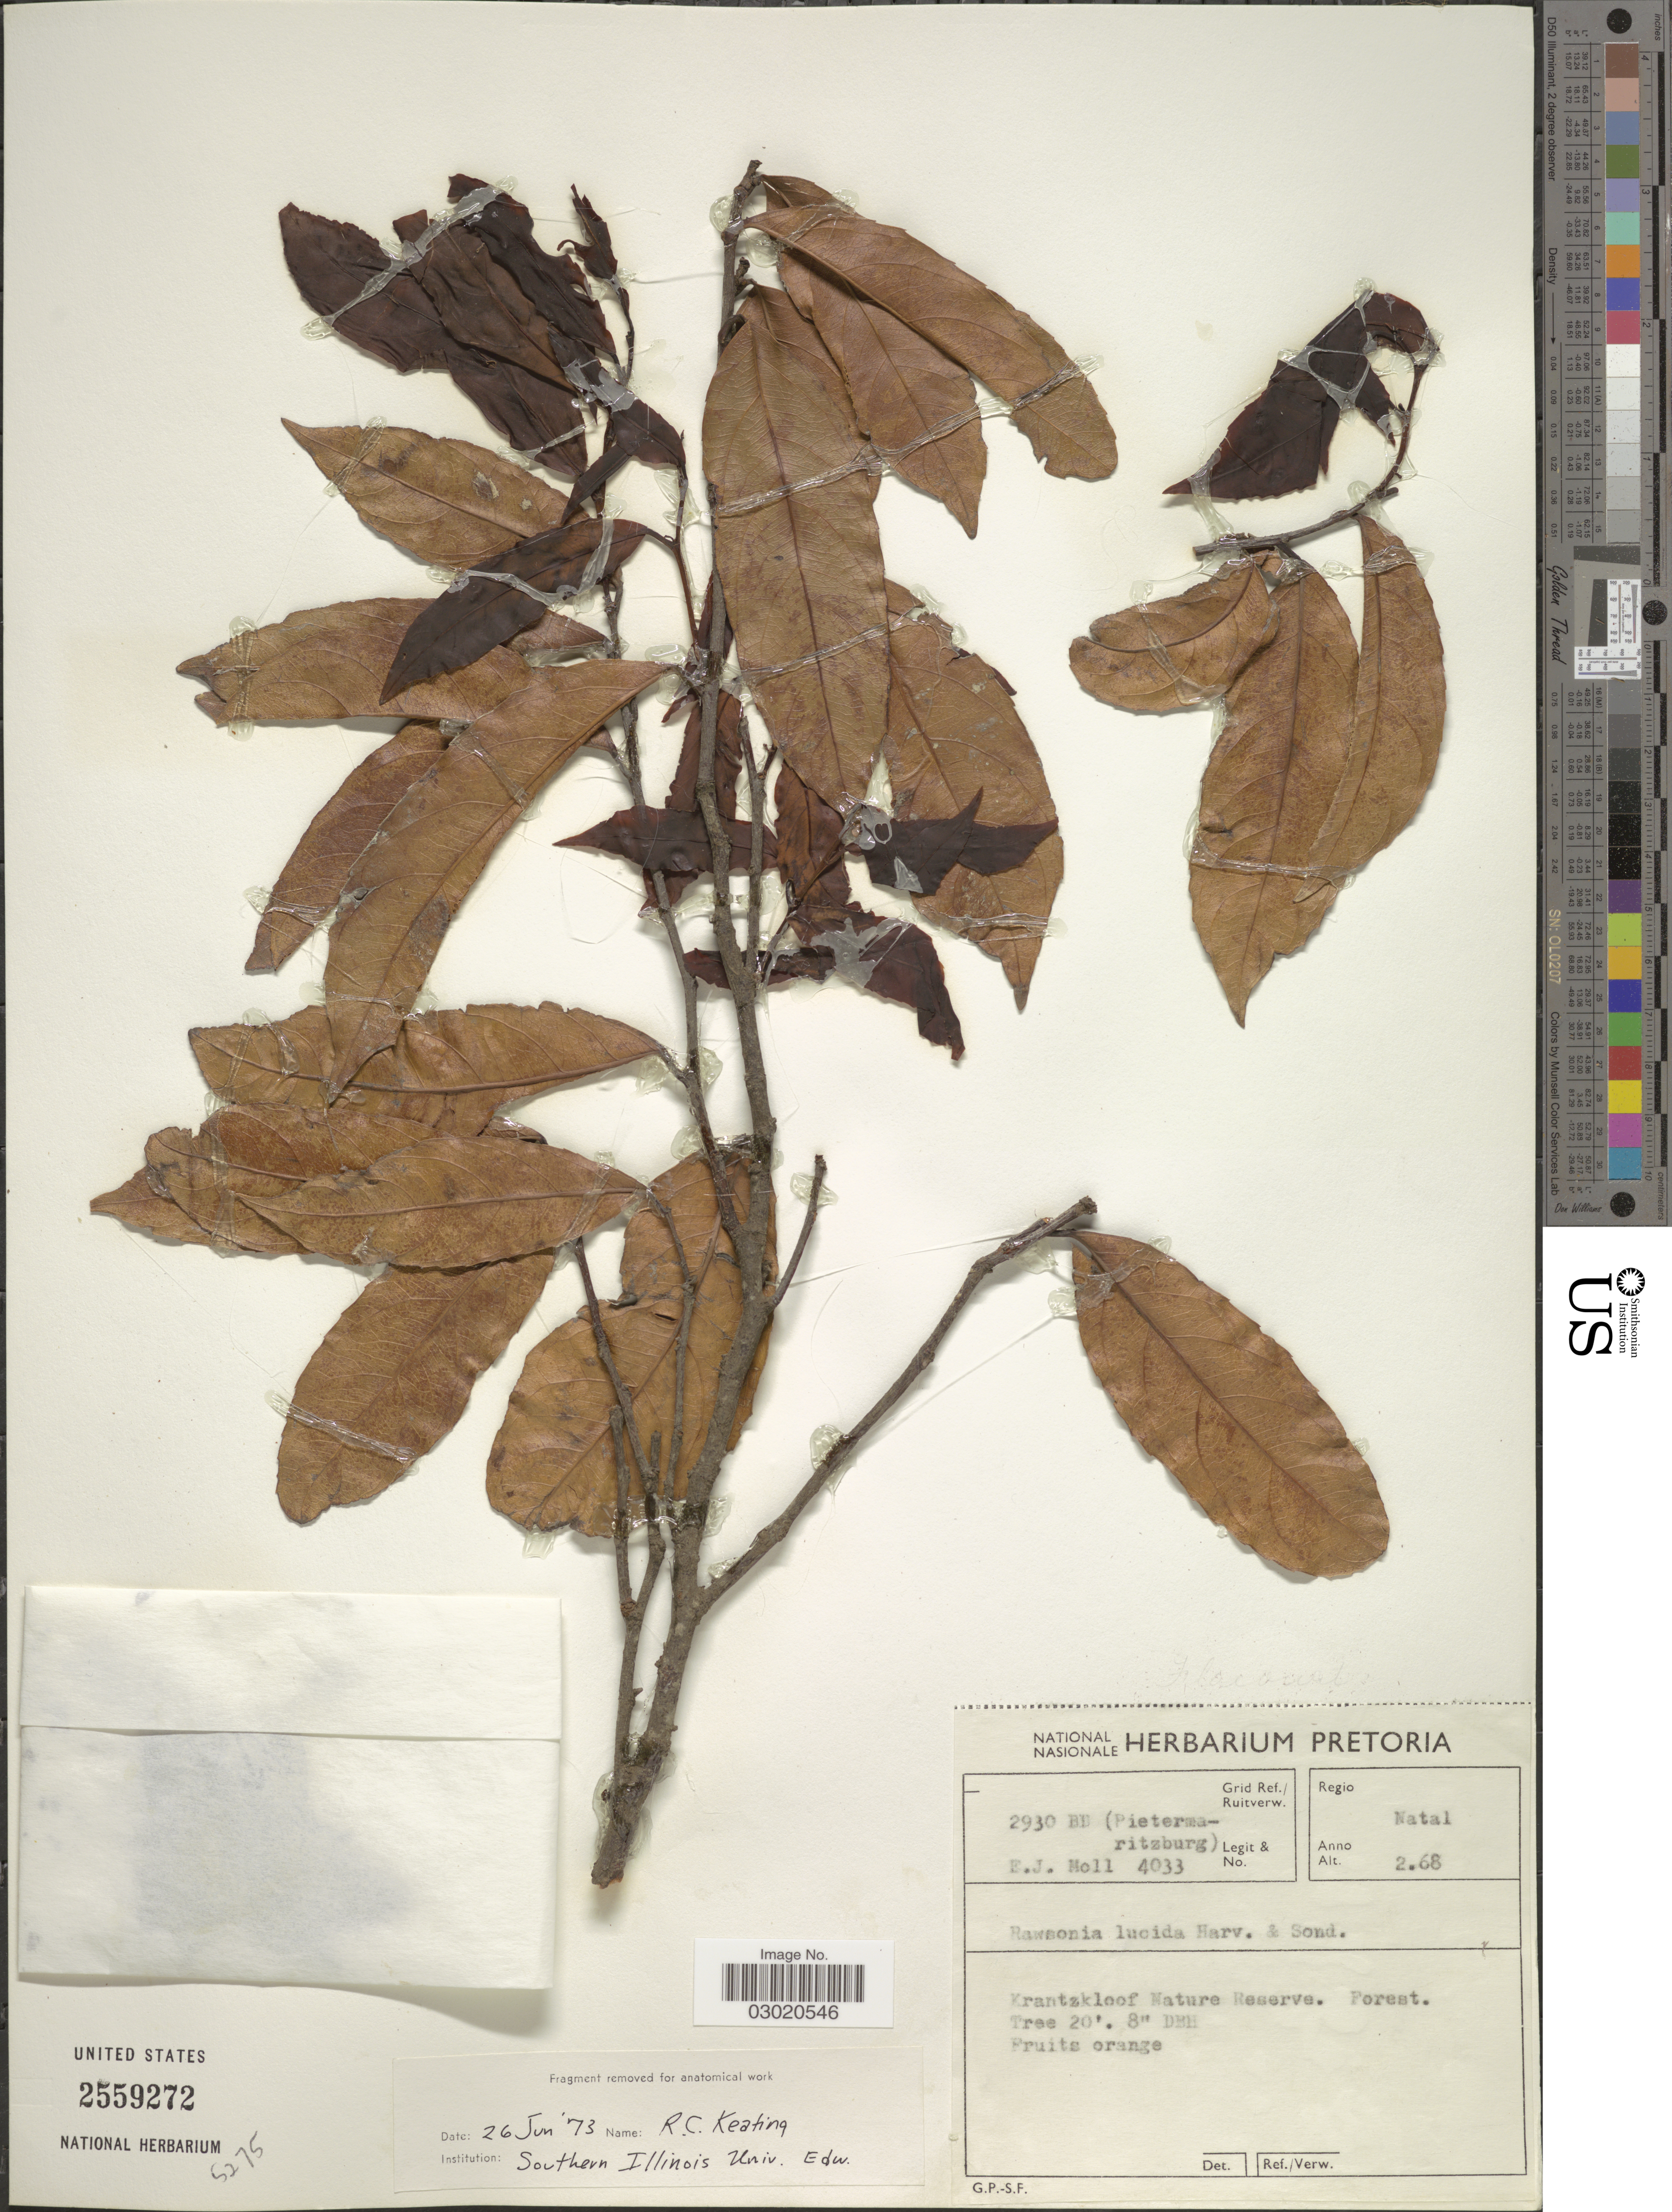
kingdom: Plantae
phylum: Tracheophyta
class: Magnoliopsida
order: Malpighiales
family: Achariaceae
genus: Rawsonia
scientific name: Rawsonia lucida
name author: Harv. & Sond.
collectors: E. J. Moll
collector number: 4033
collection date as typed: Transcribed d/m/y: /2/68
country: South Africa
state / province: KwaZulu-Natal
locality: Grid Ref./Ruitverw. 2930 BU (Pietermaritzburg), Krantzkloof Nature Reserve.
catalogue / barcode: US 2559272